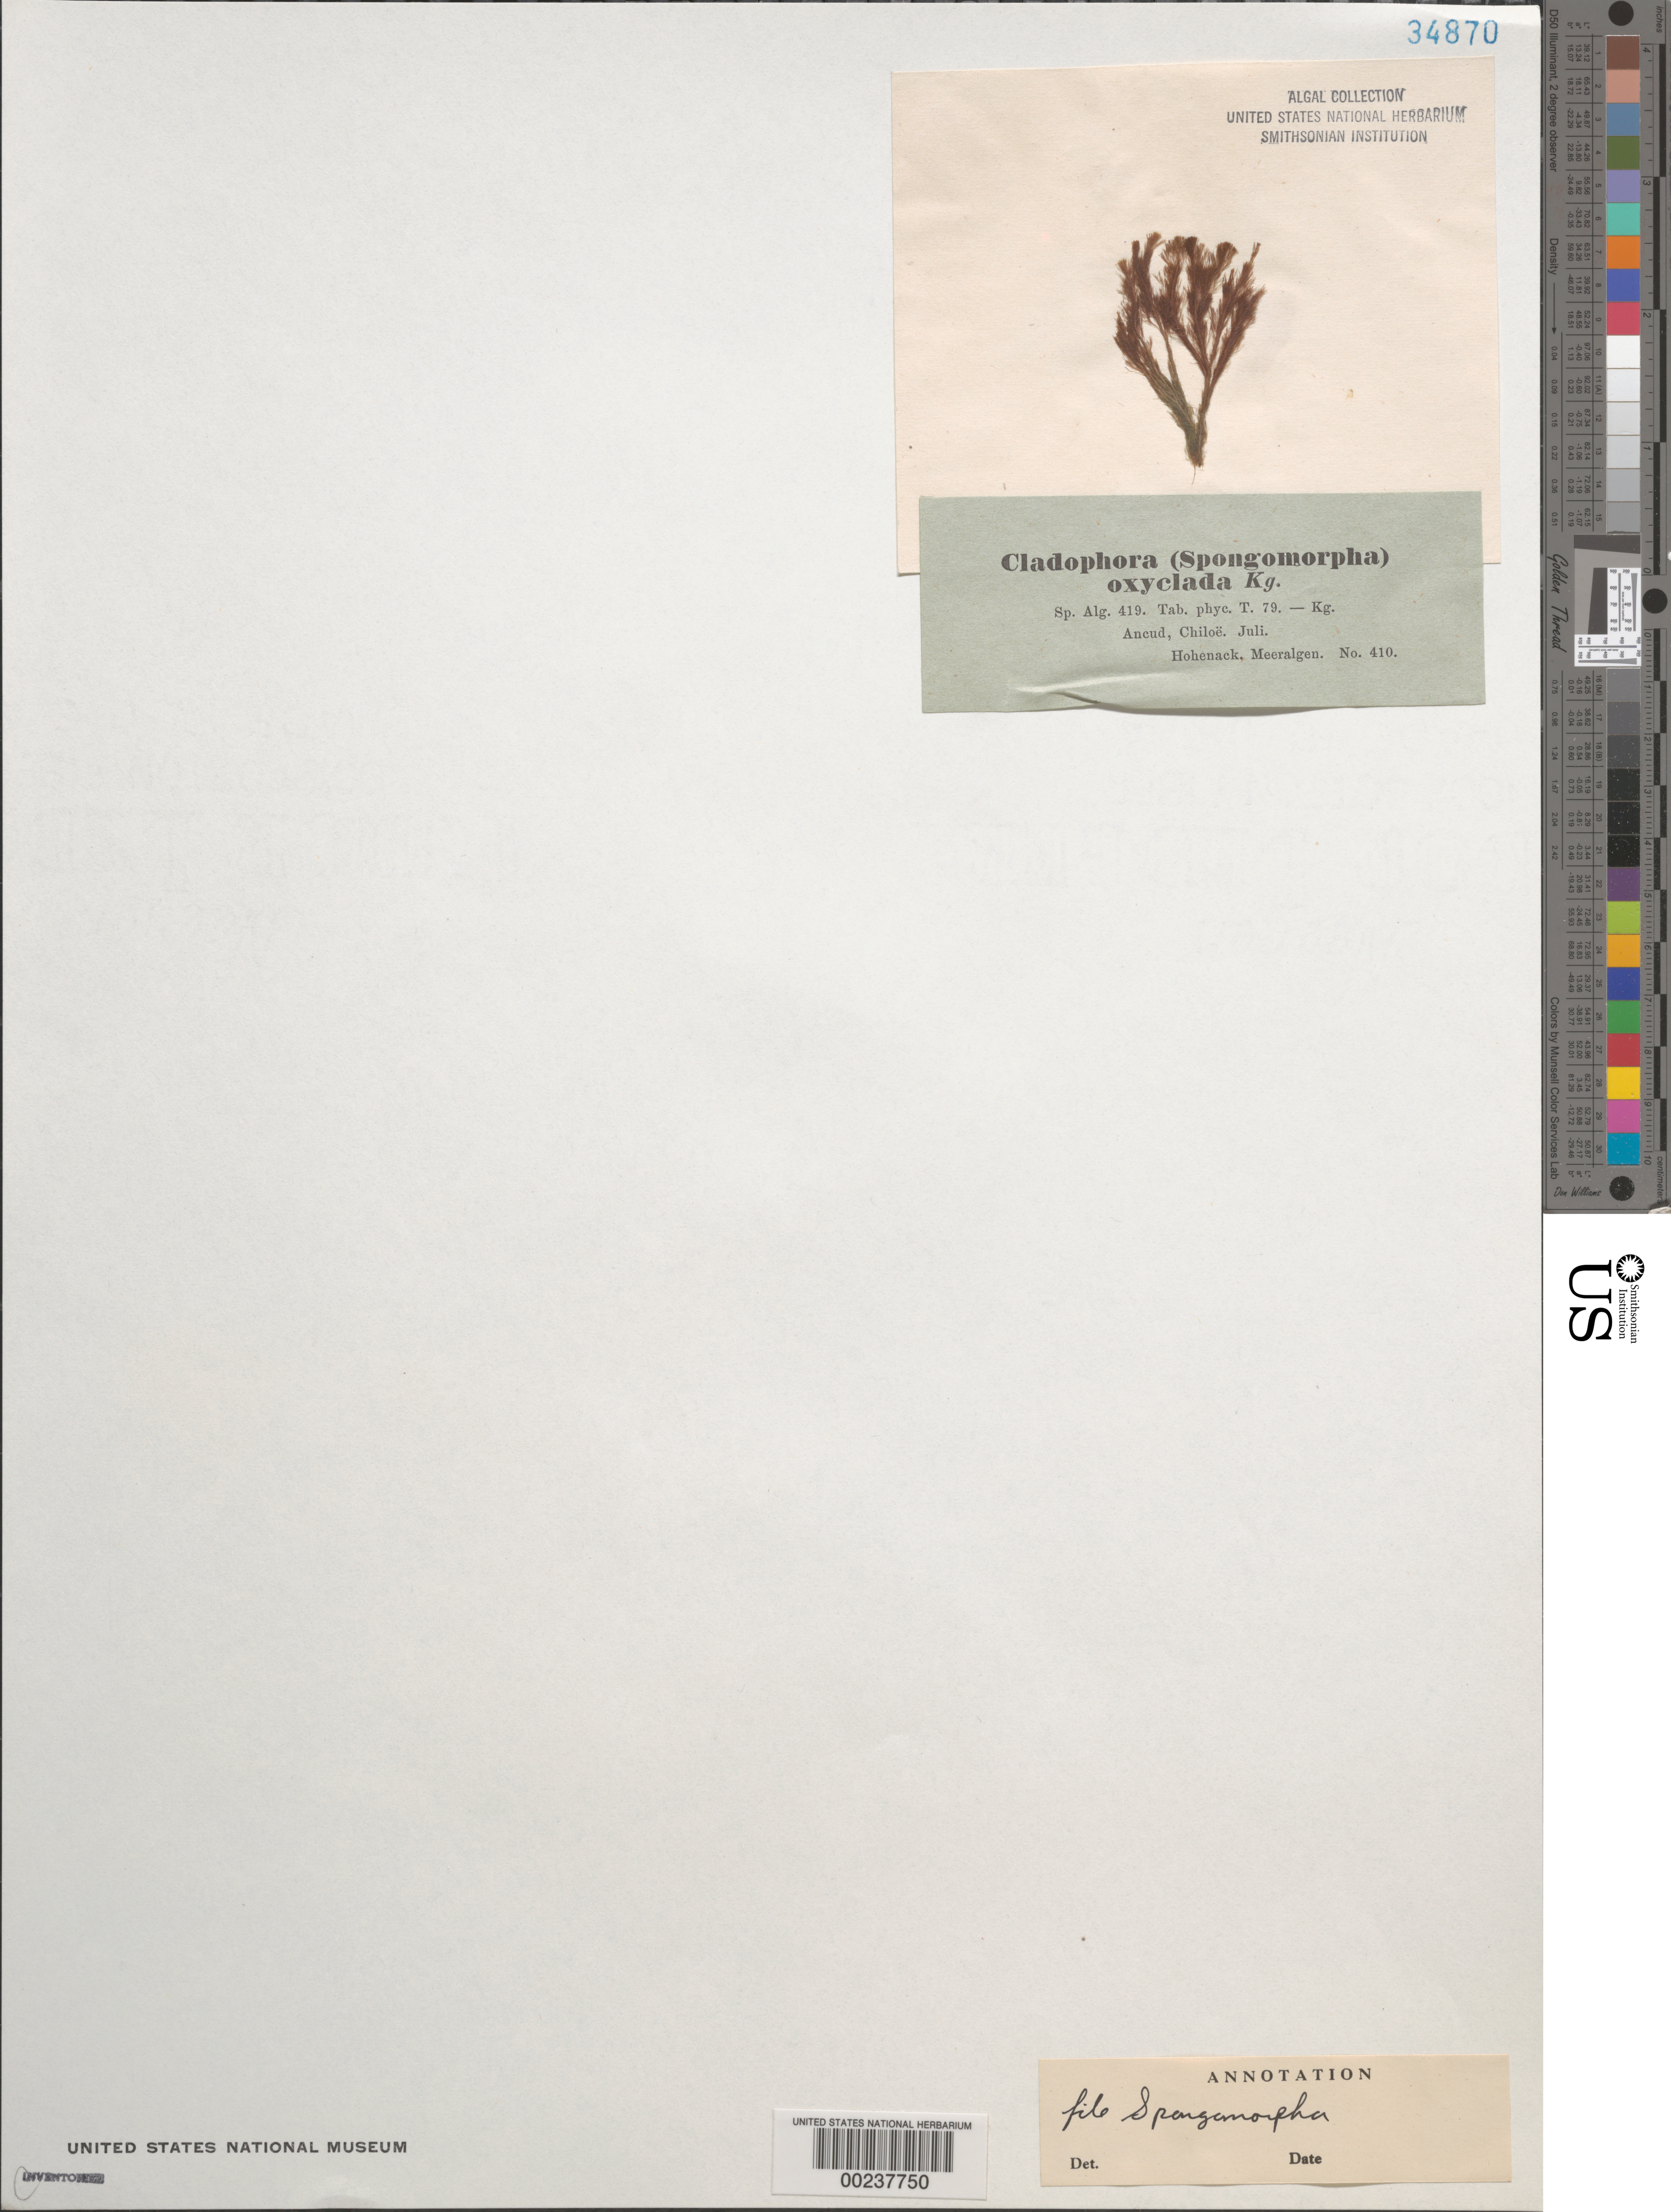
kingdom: Plantae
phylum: Chlorophyta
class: Ulvophyceae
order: Ulotrichales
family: Ulotrichaceae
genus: Spongomorpha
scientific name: Spongomorpha sp.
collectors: R. F. Hohenacker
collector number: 410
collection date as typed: Jul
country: Chile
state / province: Los Lagos (X)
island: Chiloé Island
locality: Ancud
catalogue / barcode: US 34870